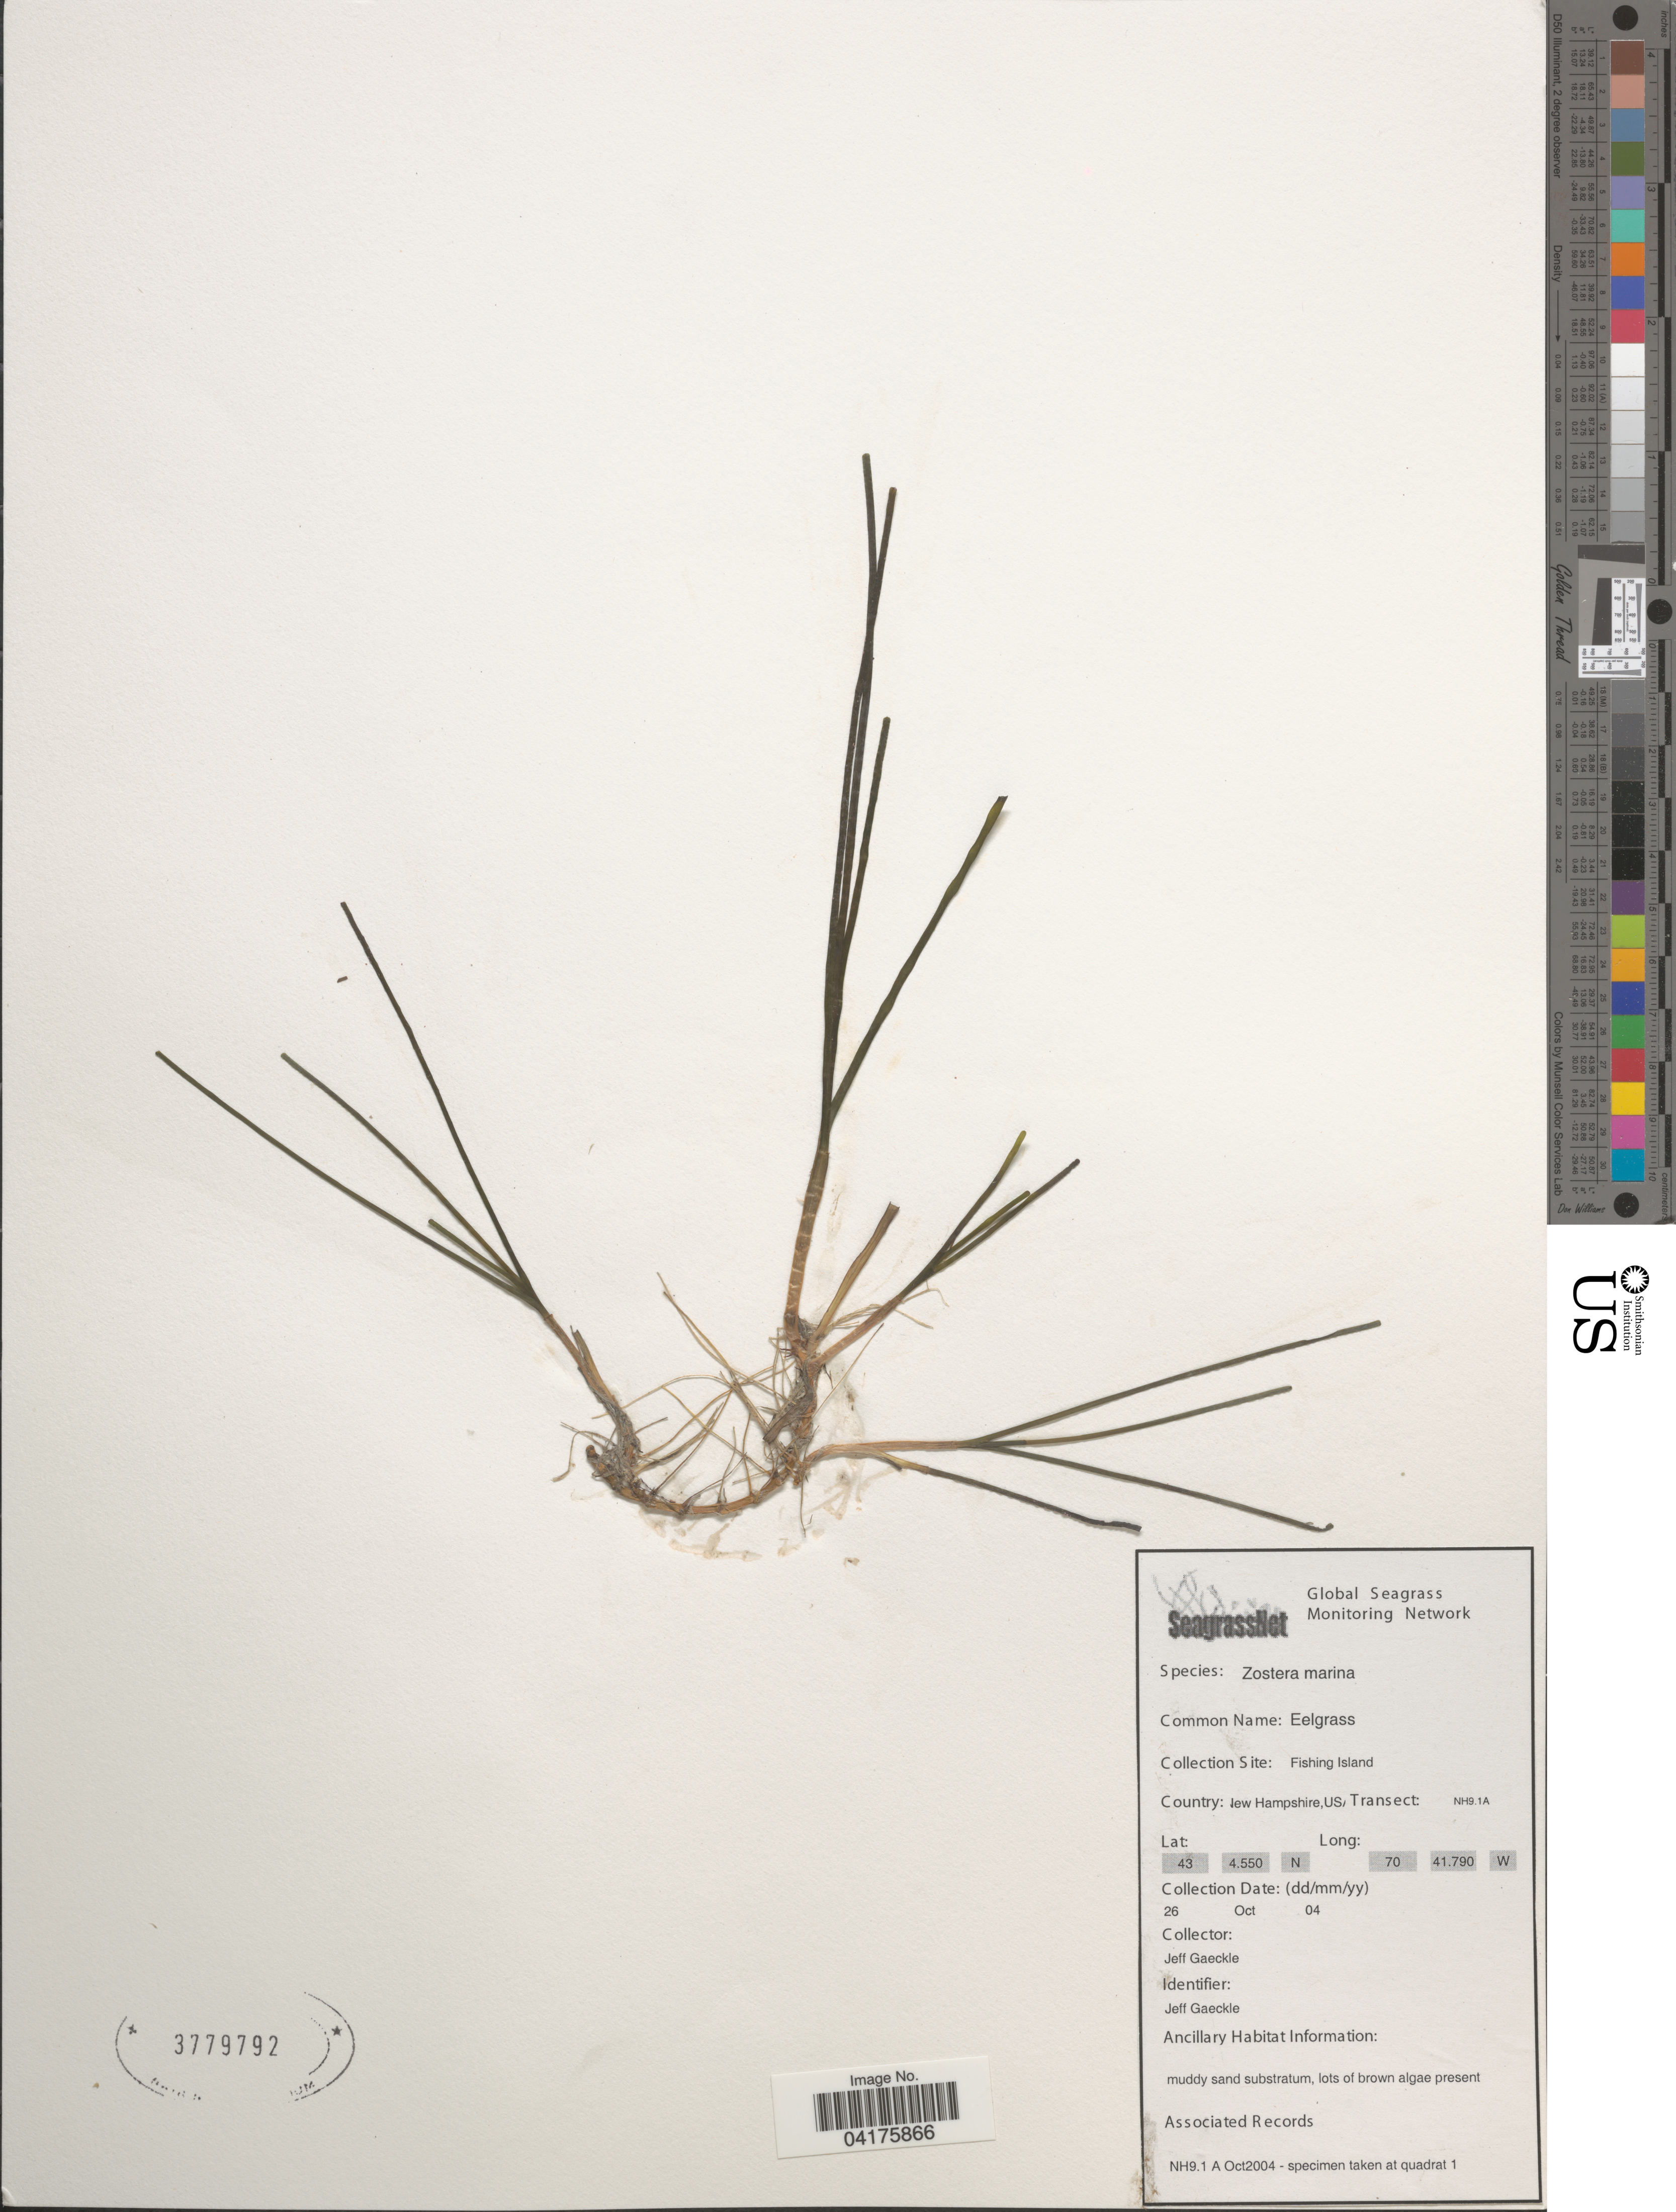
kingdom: Plantae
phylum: Tracheophyta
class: Liliopsida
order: Alismatales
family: Zosteraceae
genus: Zostera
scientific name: Zostera marina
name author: L.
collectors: J. Gaeckle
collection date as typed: Transcribed d/m/y: 26/10/4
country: United States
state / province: New Hampshire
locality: Fishing Island.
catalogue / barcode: US 3779792